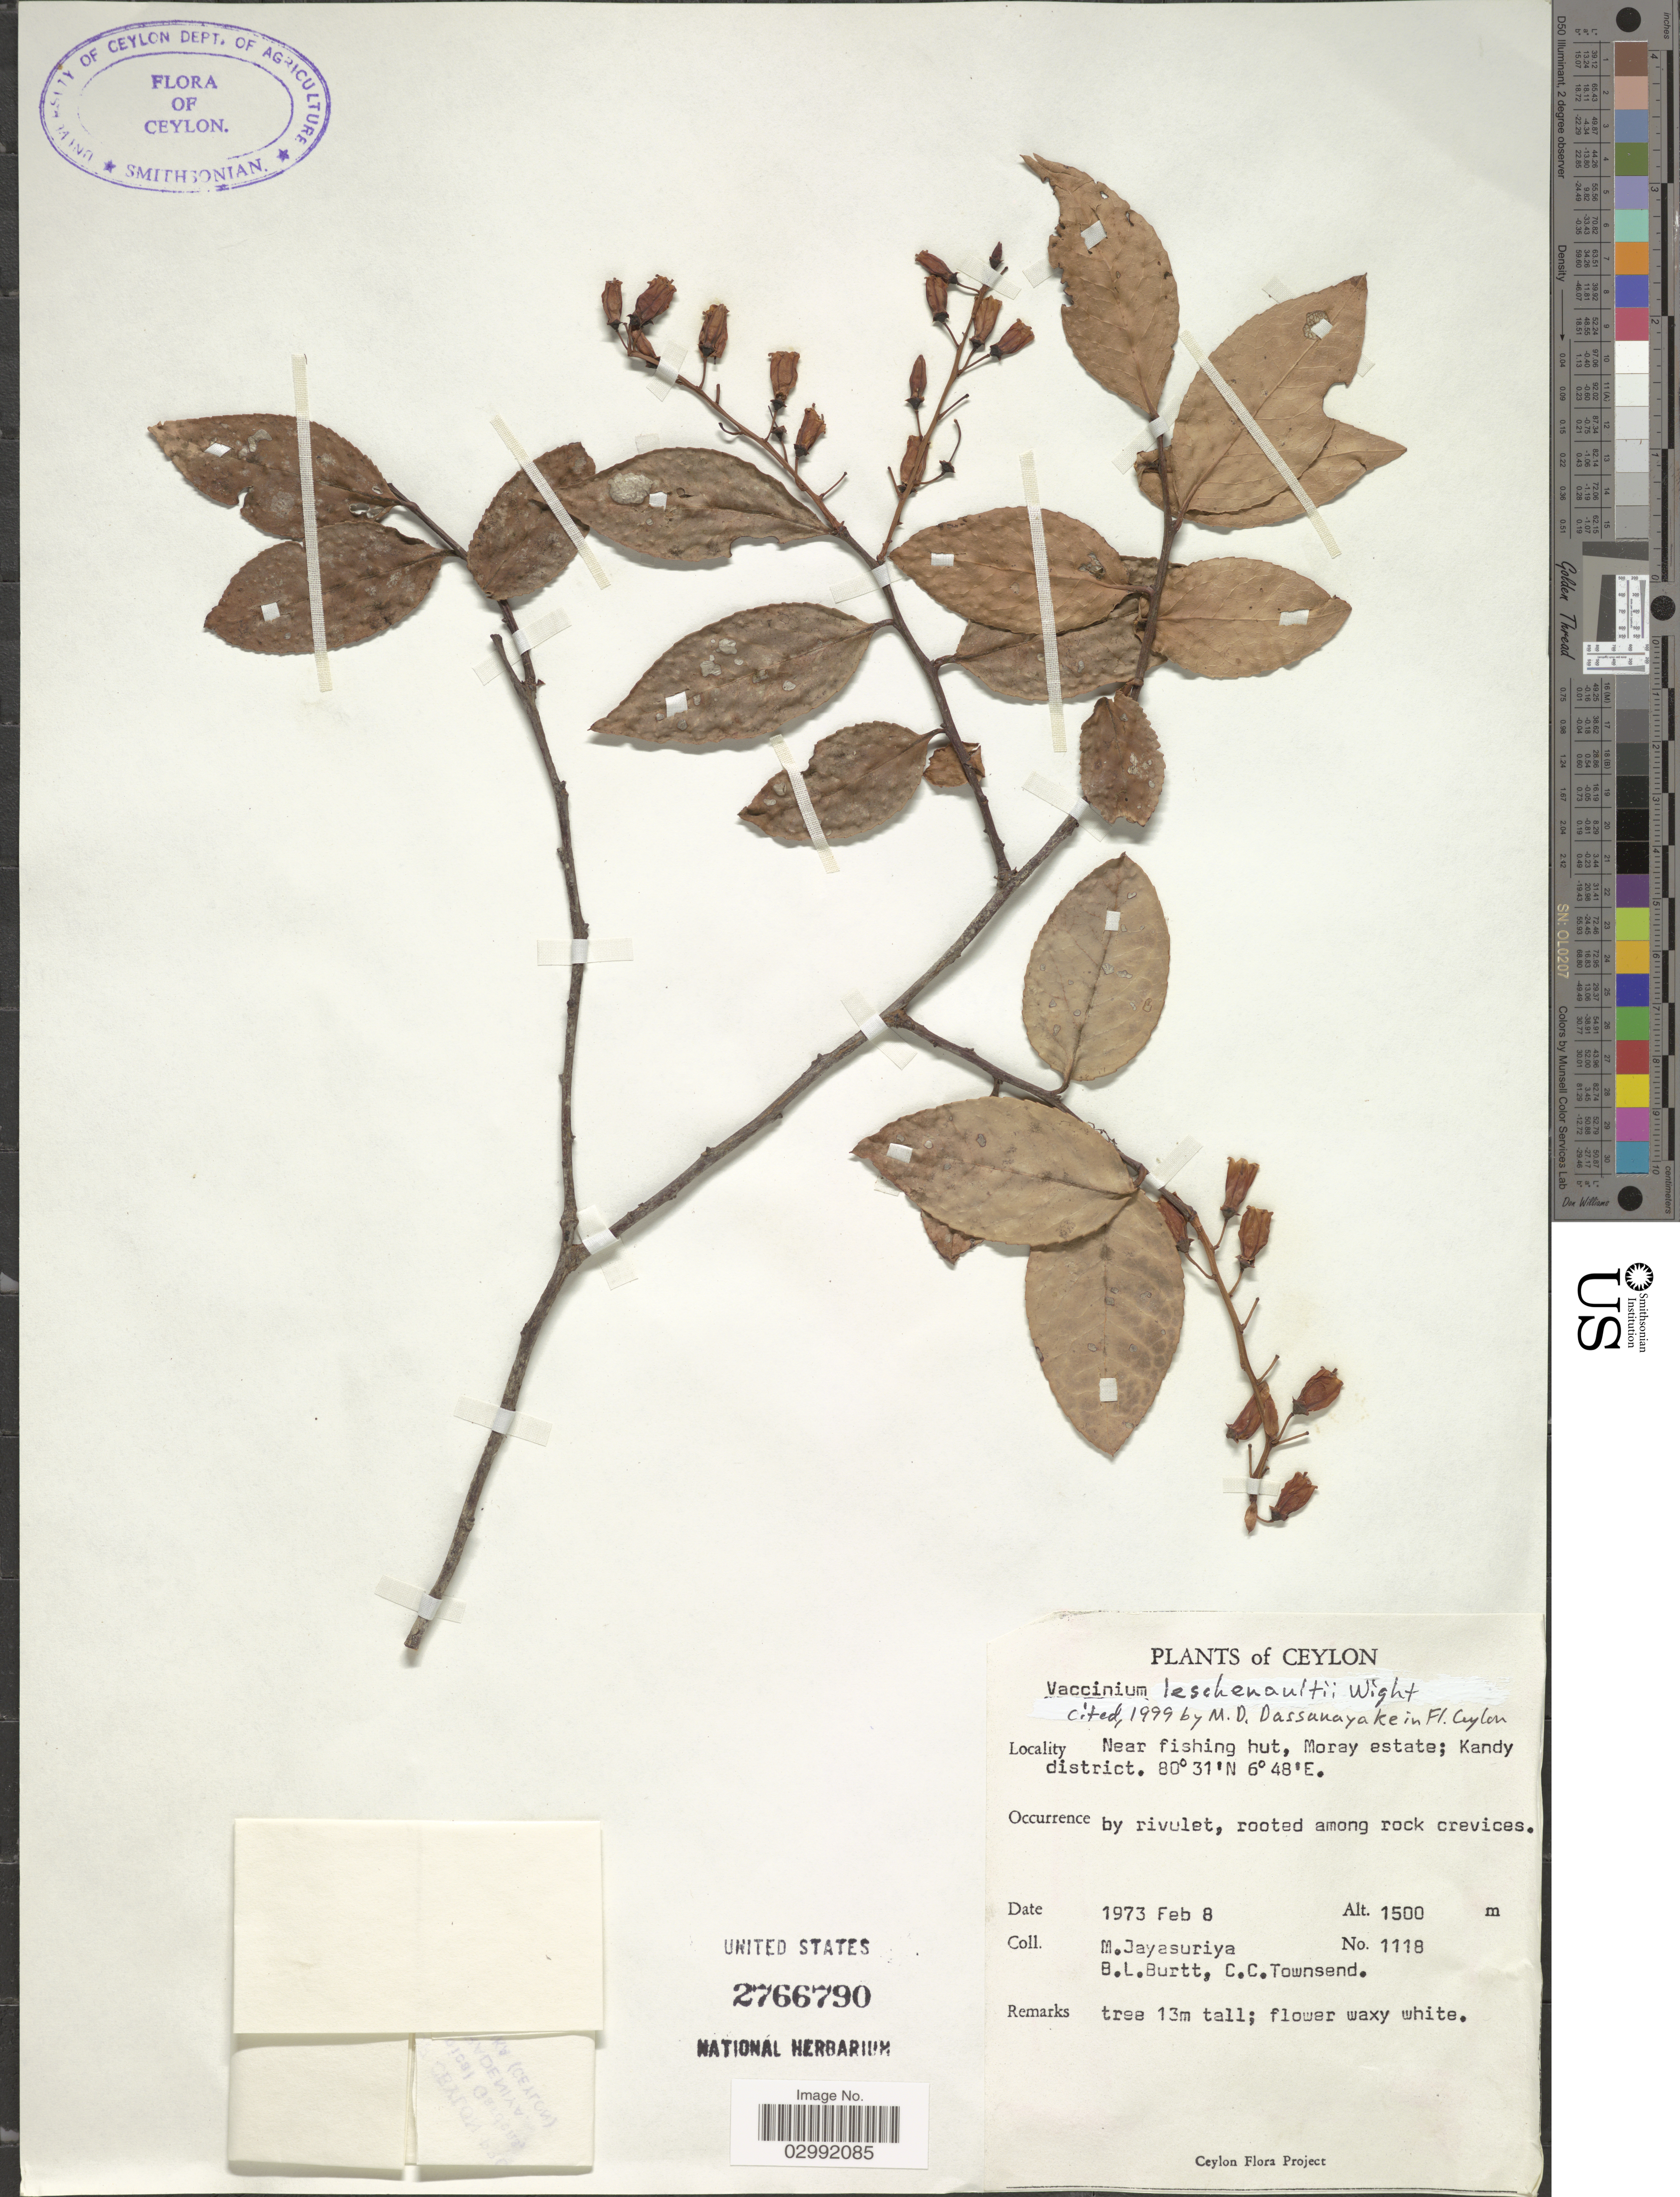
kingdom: Plantae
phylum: Tracheophyta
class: Magnoliopsida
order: Ericales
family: Ericaceae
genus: Vaccinium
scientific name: Vaccinium leschenaultii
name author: Wight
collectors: M. Jayasuriya, B. L. Burtt & C. C. Townsend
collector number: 1118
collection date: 1973-02-08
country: Sri Lanka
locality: Ceylon, Near fishing hut, Moray estate; Kandy district.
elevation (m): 1500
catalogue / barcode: US 2766790